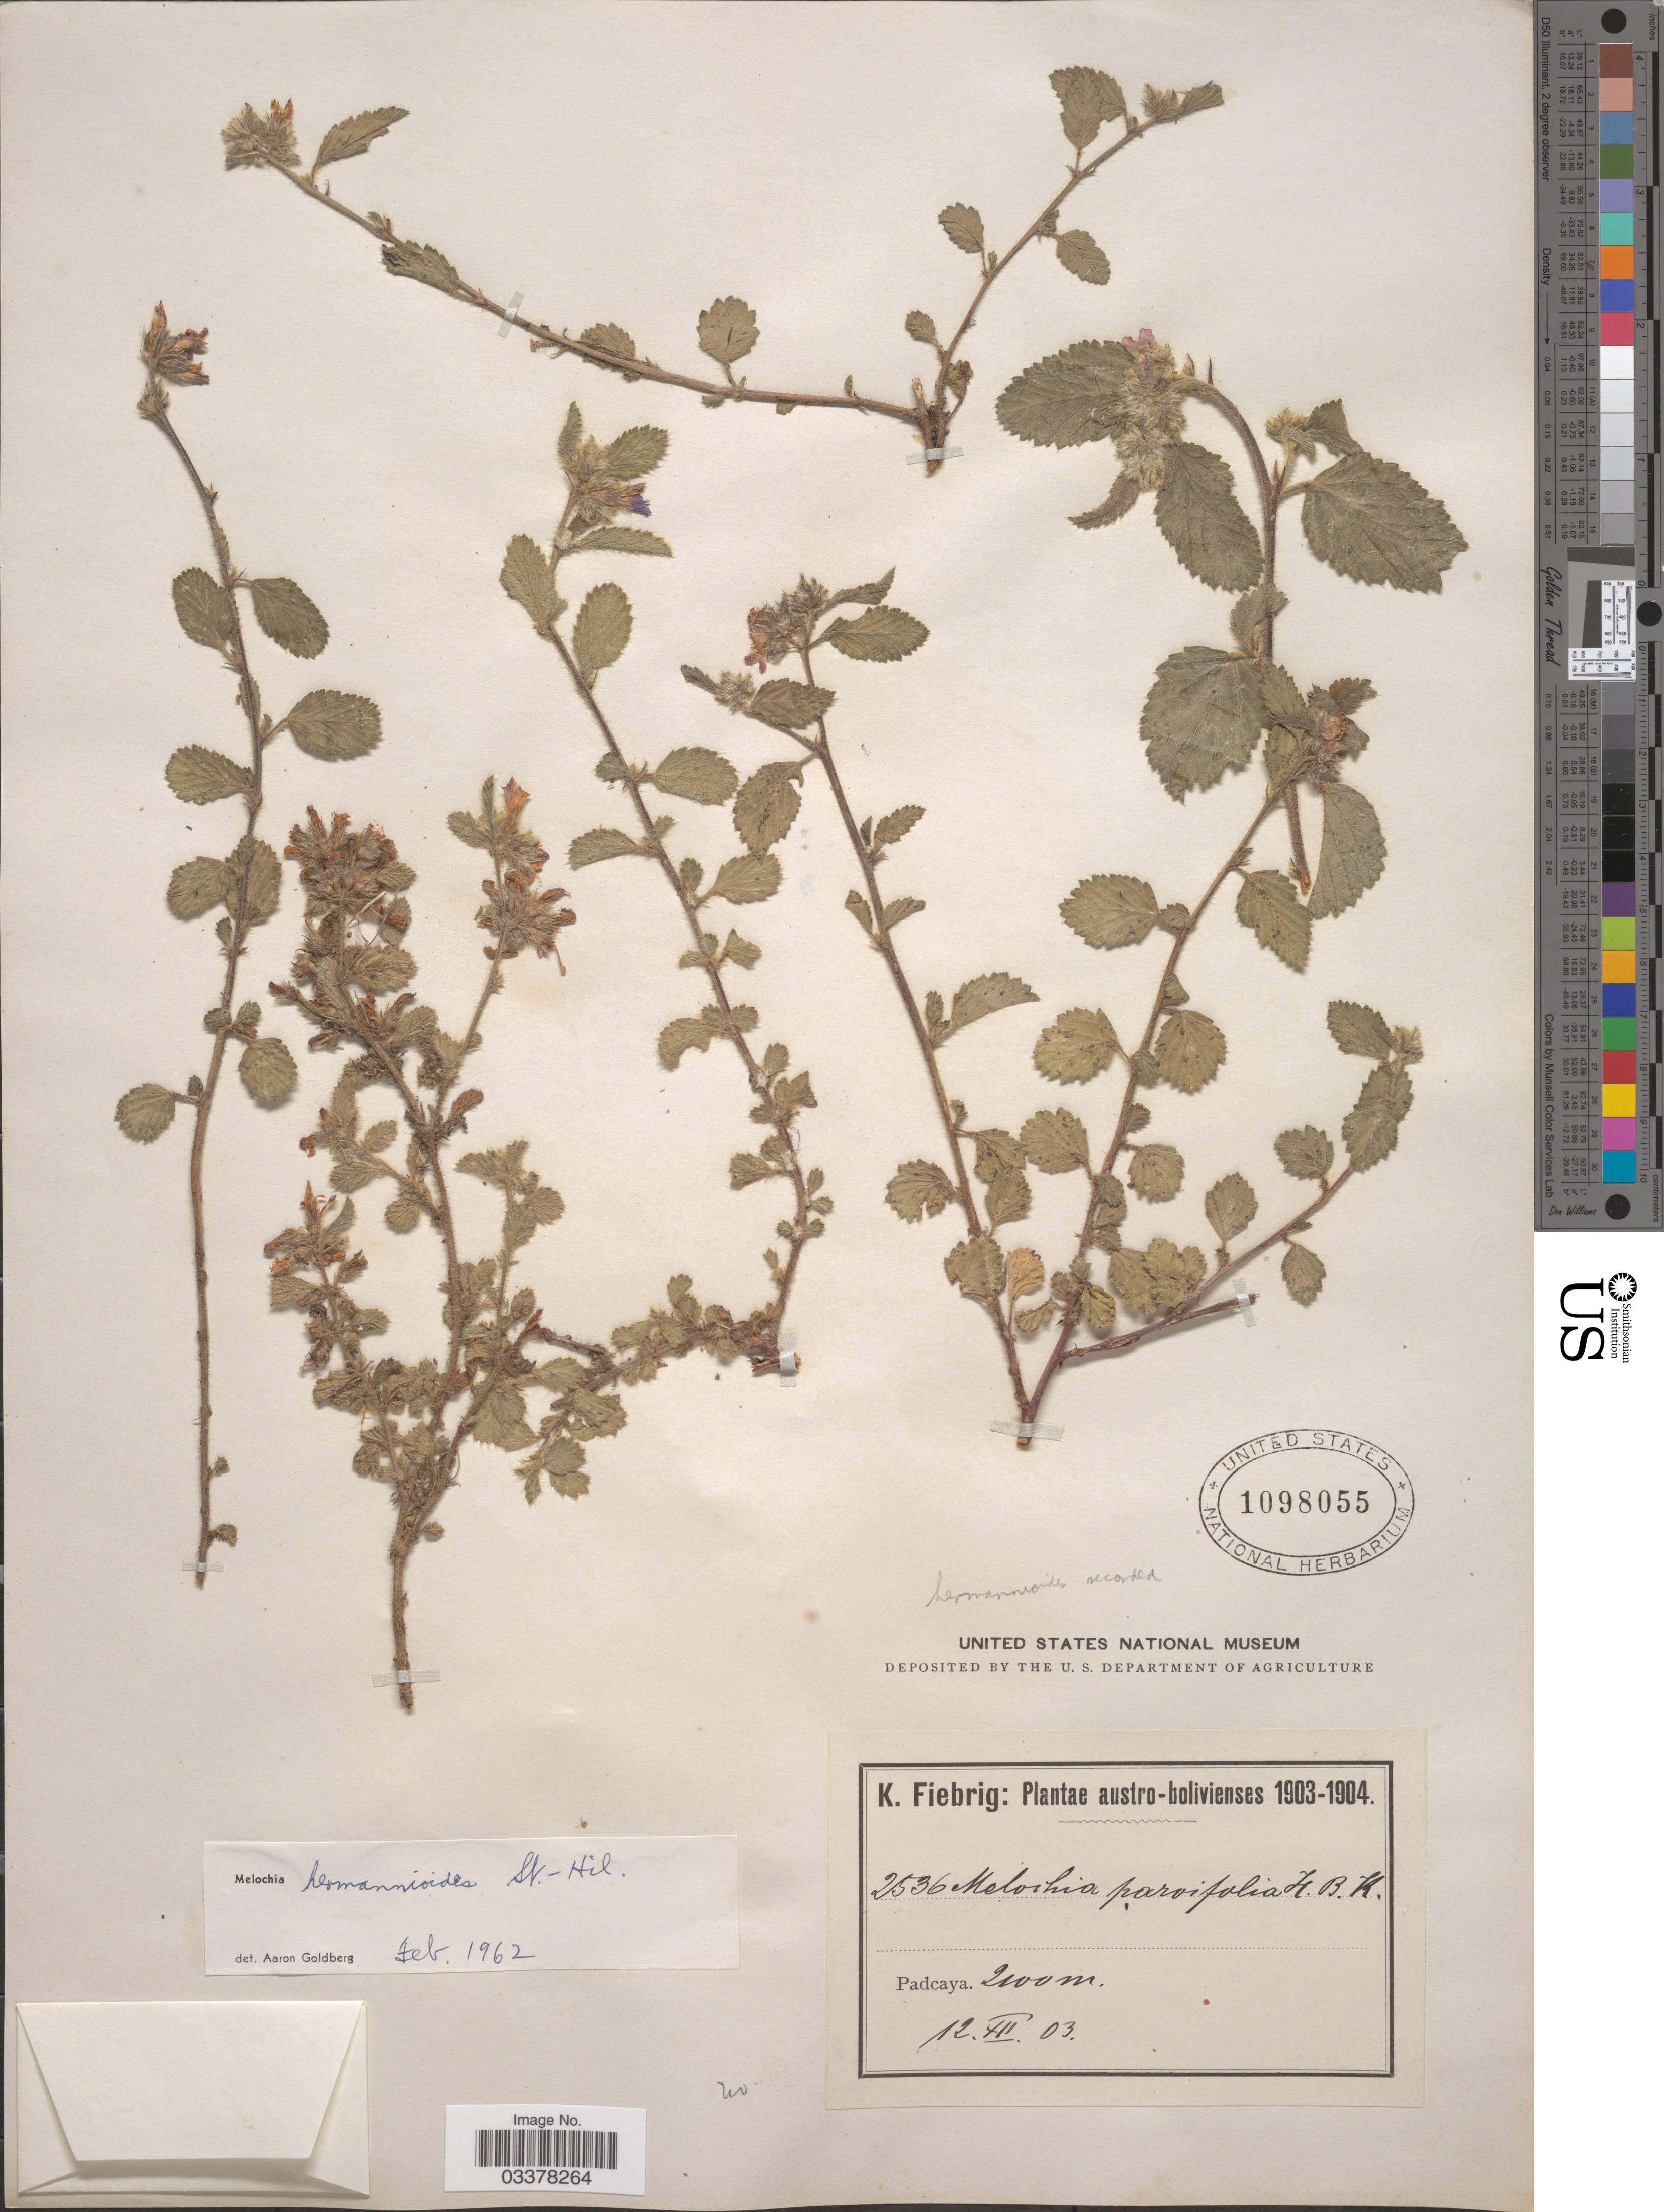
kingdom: Plantae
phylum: Tracheophyta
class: Magnoliopsida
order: Malvales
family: Malvaceae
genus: Melochia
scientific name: Melochia hermannioides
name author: A. St.-Hil.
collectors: K. Fiebrig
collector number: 2536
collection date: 1903-12-12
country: Bolivia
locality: Austro-bolivienses. Padcaya.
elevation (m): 2100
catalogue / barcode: US 1098055